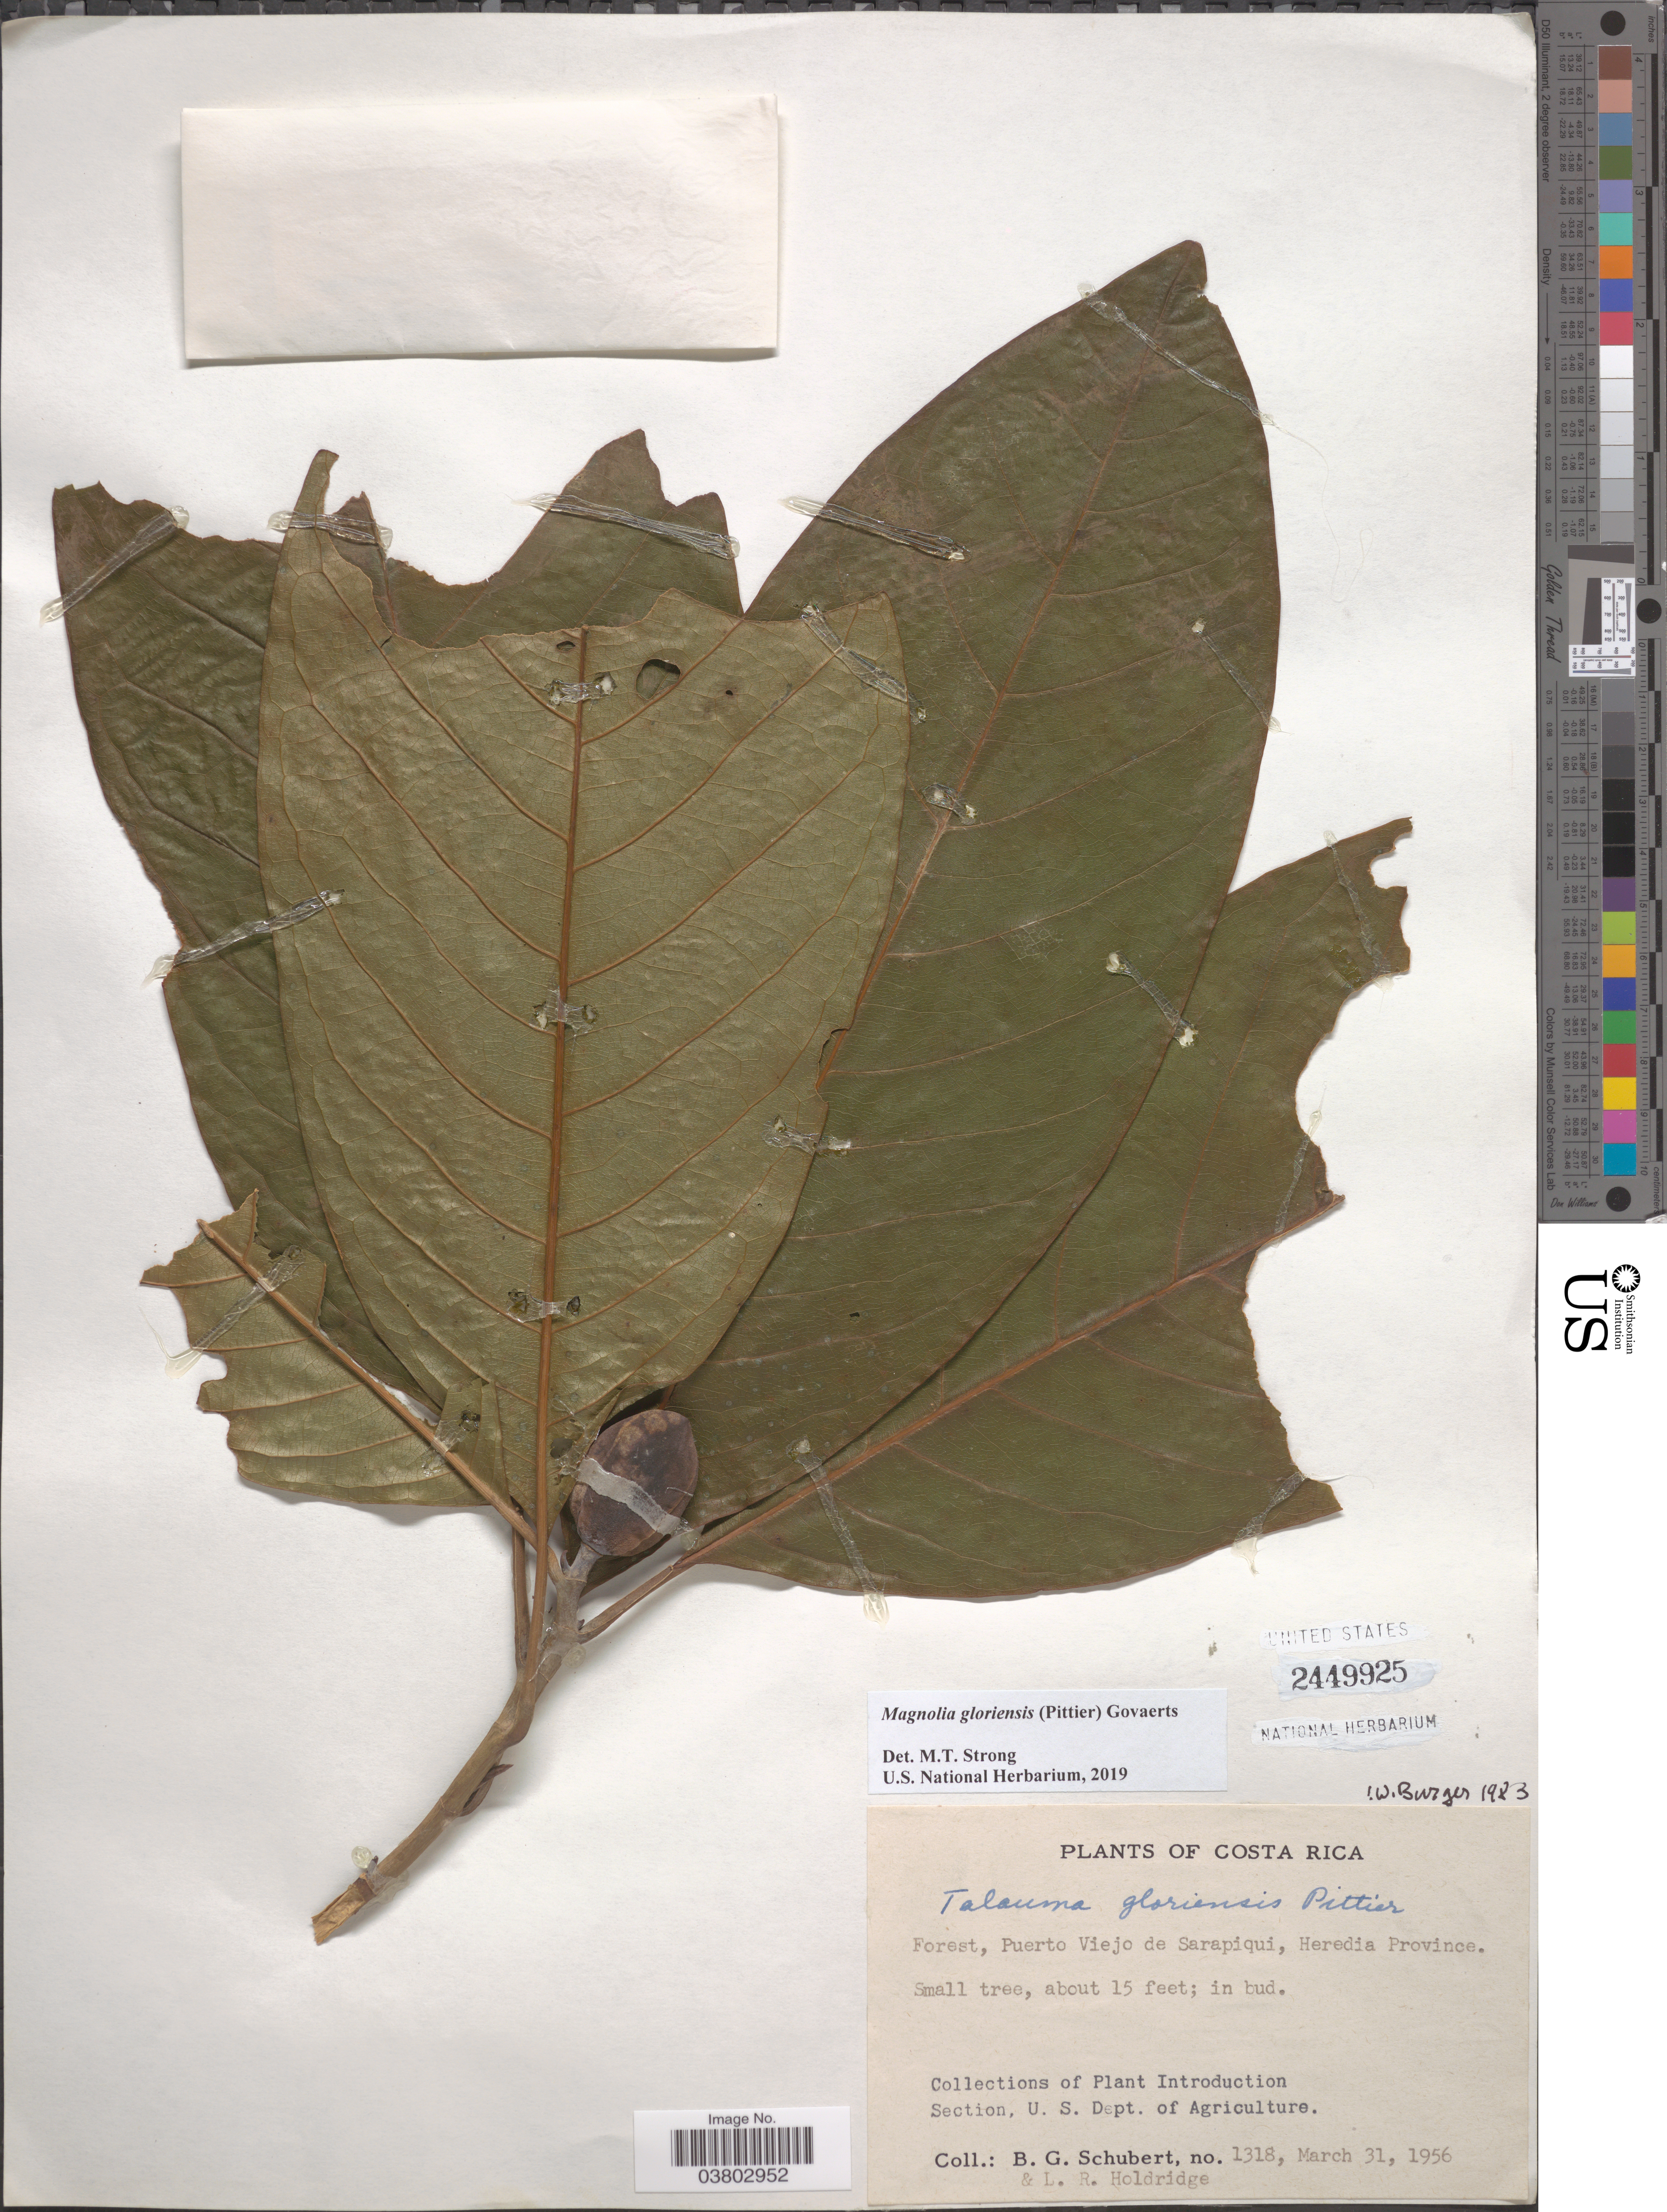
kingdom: Plantae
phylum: Tracheophyta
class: Magnoliopsida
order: Magnoliales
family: Magnoliaceae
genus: Magnolia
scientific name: Magnolia gloriensis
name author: (Pittier) Govaerts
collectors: B. Schubert & L. Holdridge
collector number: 1318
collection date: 1956-03-31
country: Costa Rica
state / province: Heredia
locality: Forest, Puerto Viejo de Sarapiqui. Plant Introduction Section, U. S. Dept. of Agriculture [unsure placement].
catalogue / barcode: US 2449925